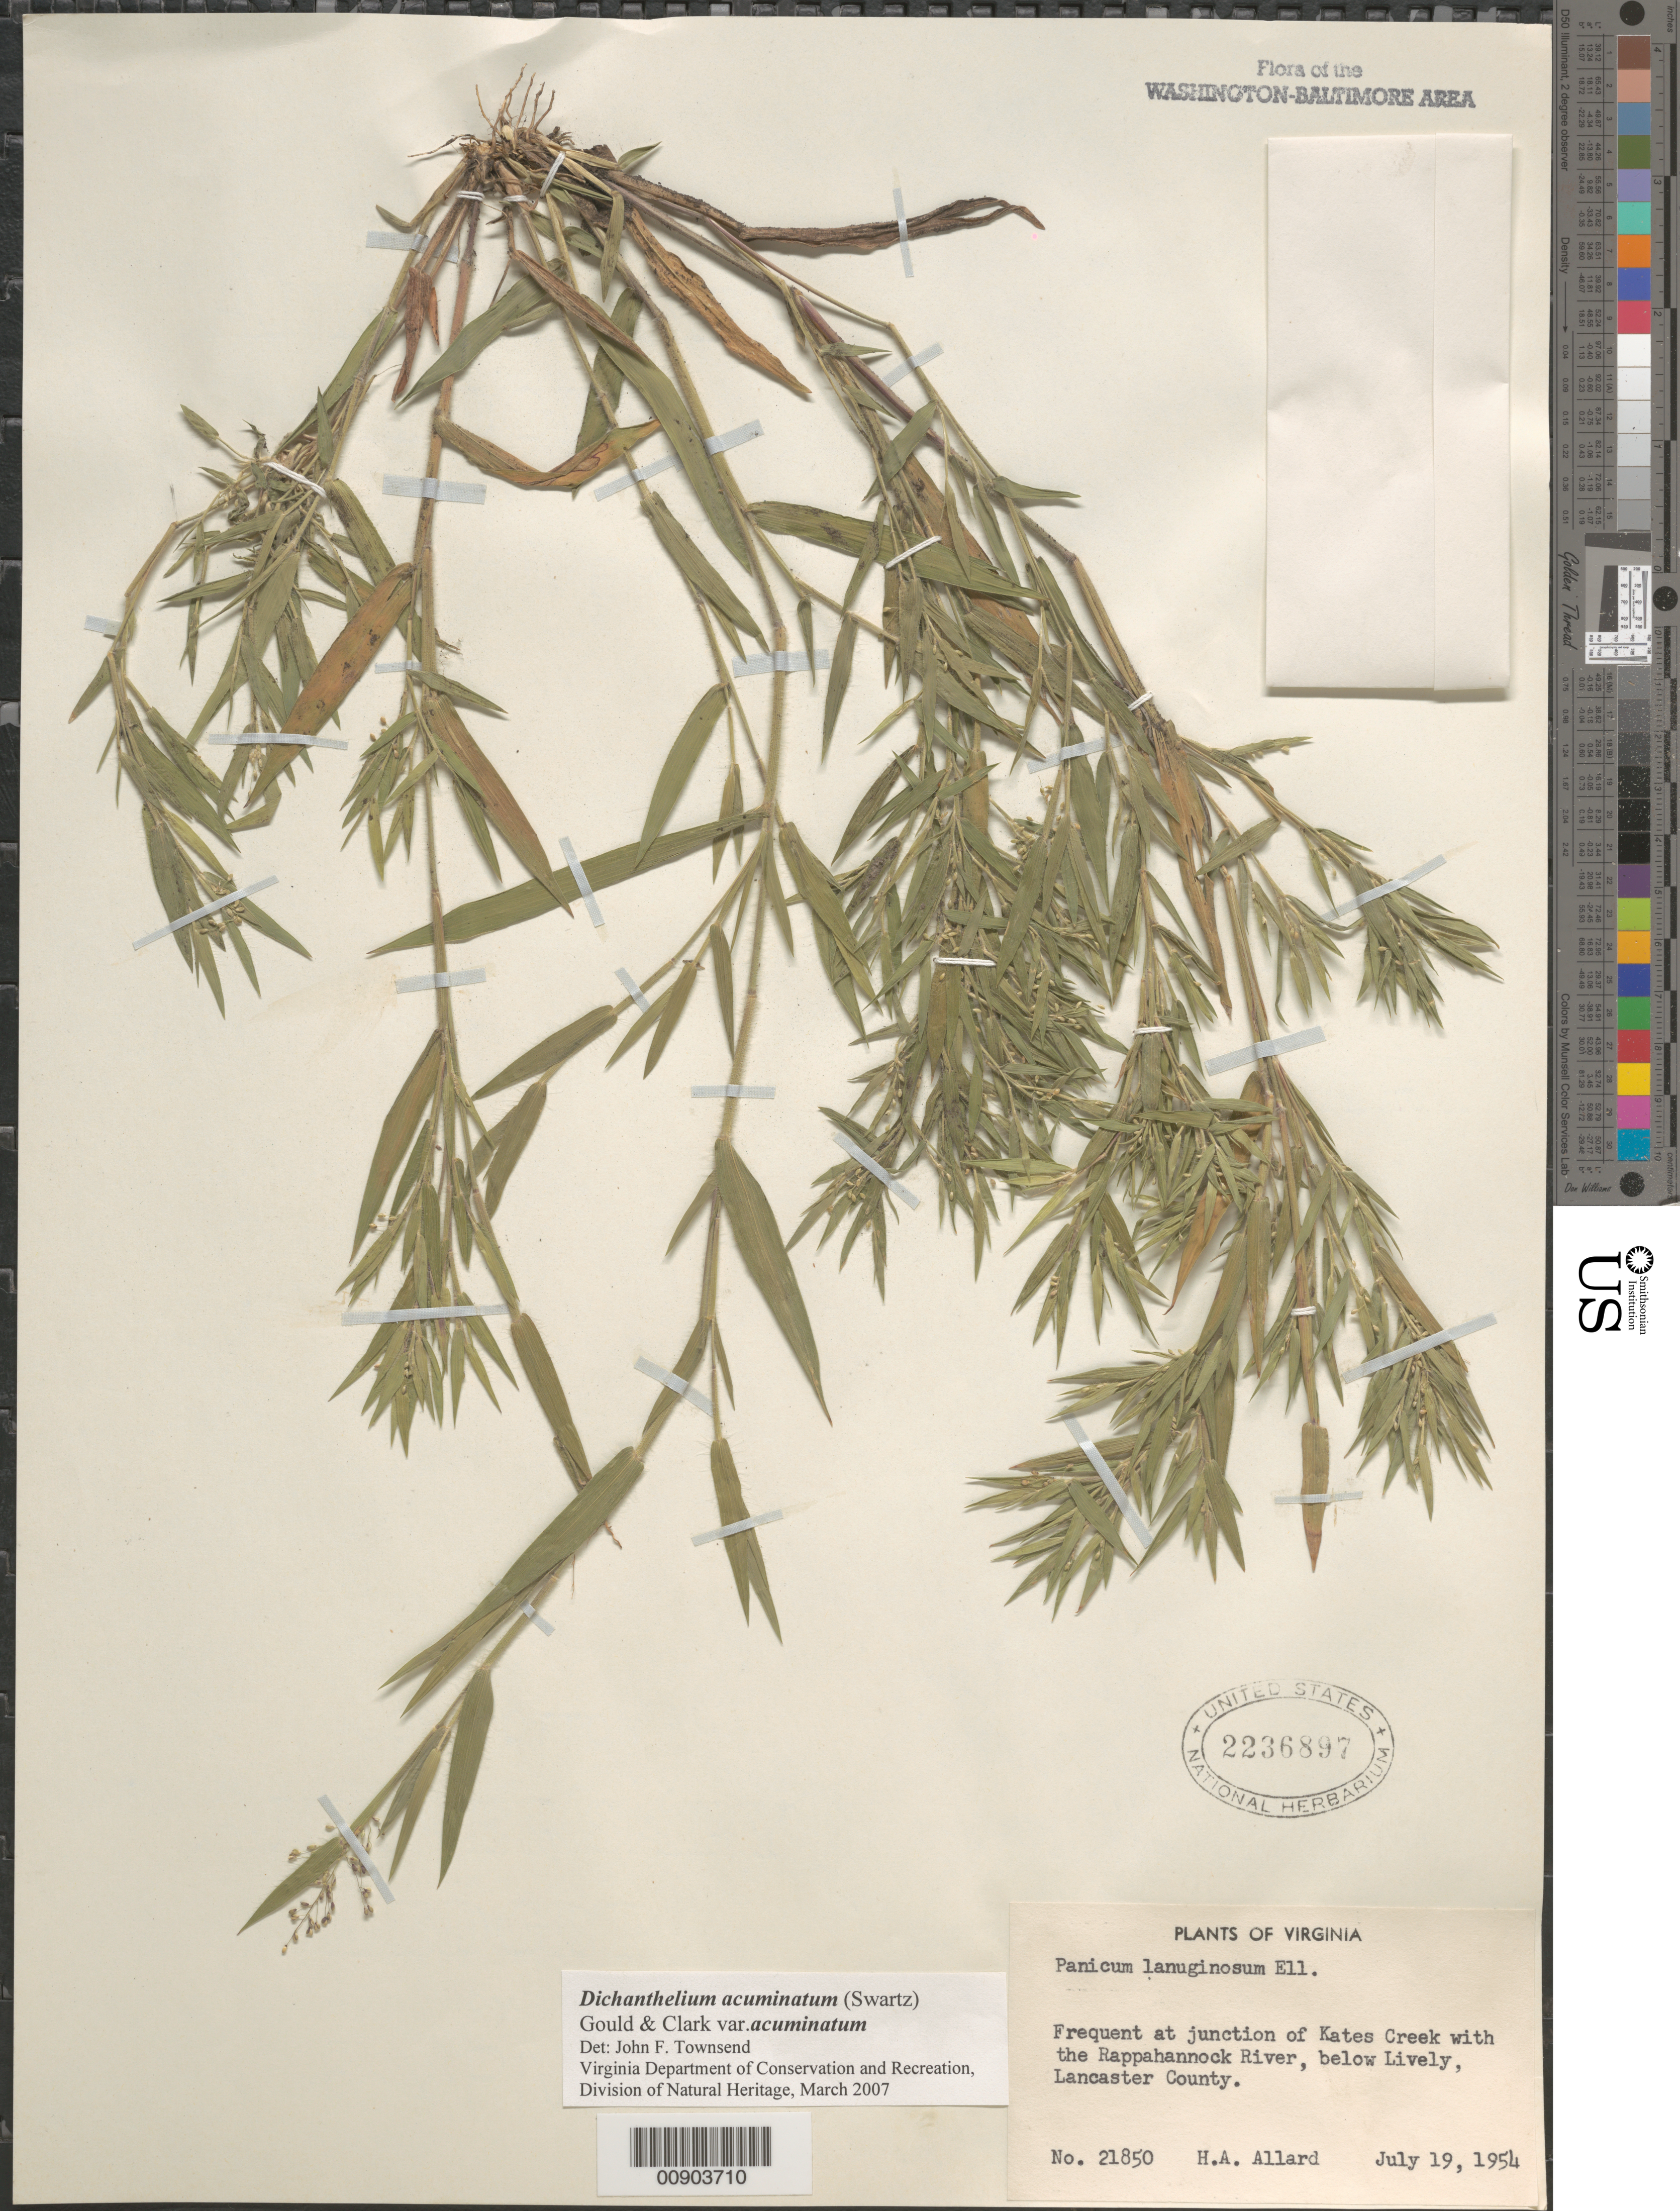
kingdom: Plantae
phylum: Tracheophyta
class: Liliopsida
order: Poales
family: Poaceae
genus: Dichanthelium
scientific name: Dichanthelium acuminatum var. acuminatum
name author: (Sw.) Gould & C.A. Clark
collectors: H. A. Allard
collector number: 21850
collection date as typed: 19 Jul 1954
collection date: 1954-07-19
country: United States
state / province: Virginia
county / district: Lancaster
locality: Junction of Kates Creek and Rappahannock River below Lively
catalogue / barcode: US 2236897